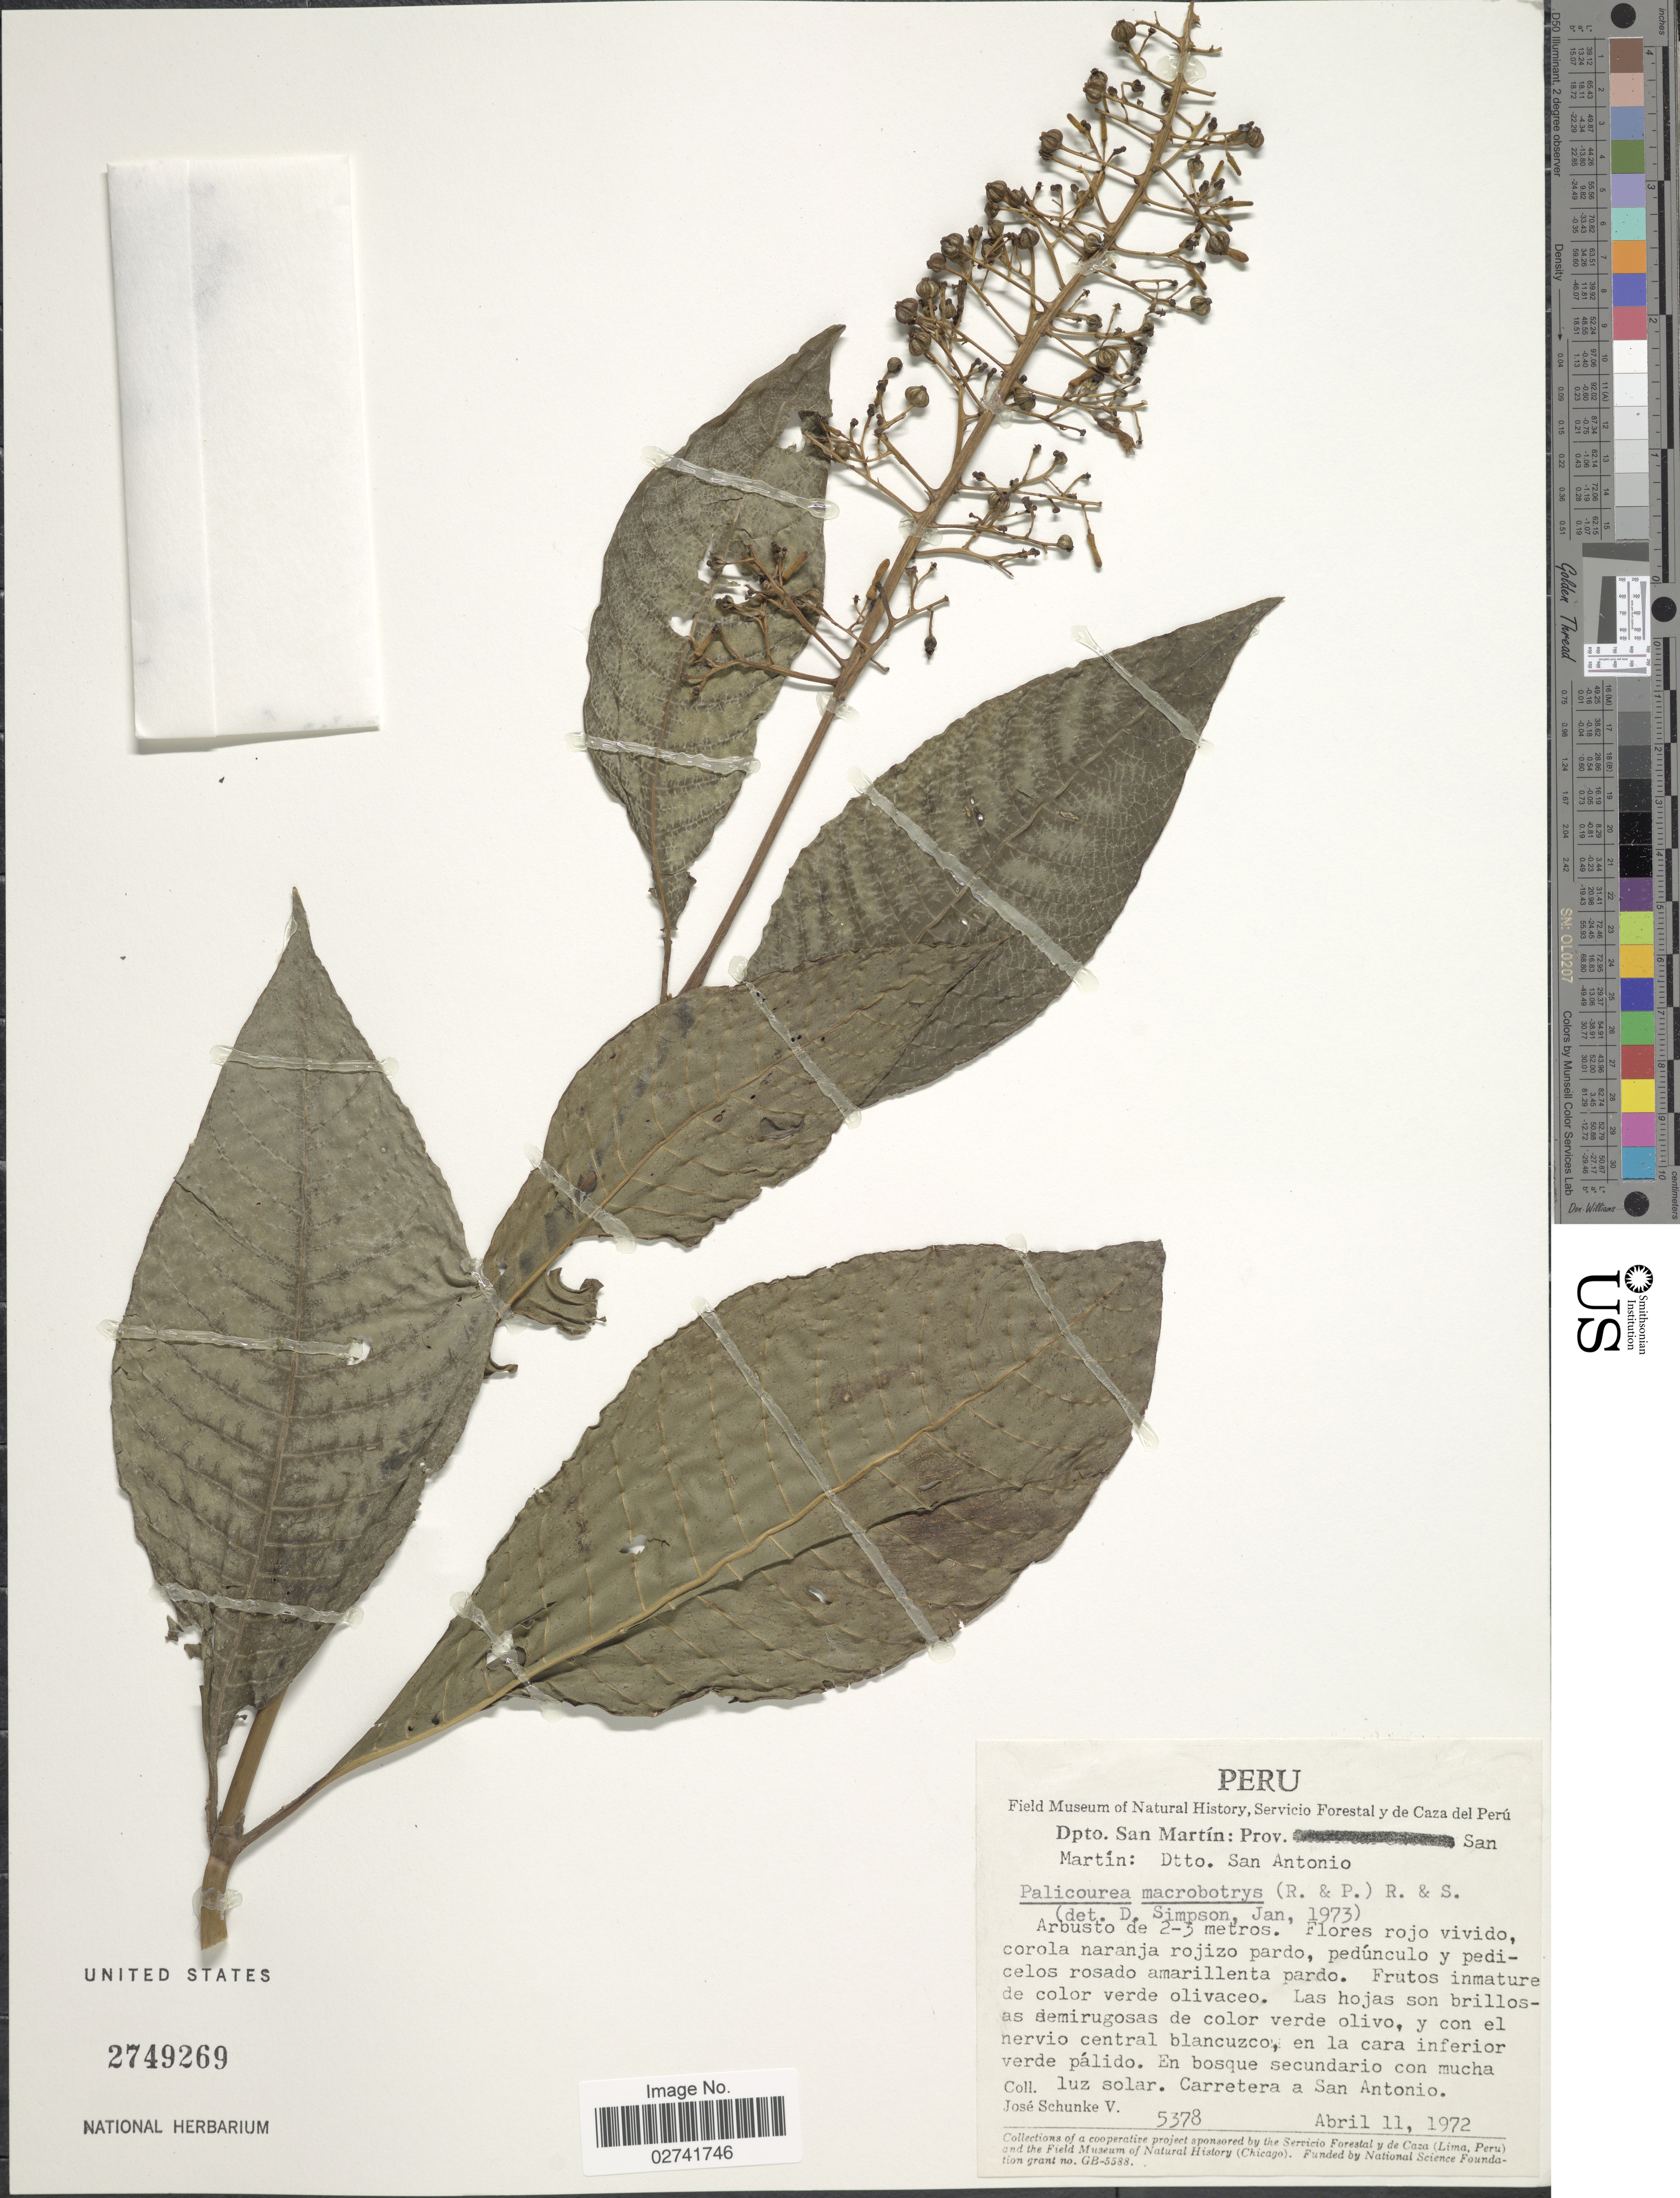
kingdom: Plantae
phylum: Tracheophyta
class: Magnoliopsida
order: Gentianales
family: Rubiaceae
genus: Palicourea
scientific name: Palicourea macrobotrys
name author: (Ruiz & Pav.) Schult.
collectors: J. Schunke Vigo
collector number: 5378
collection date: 1972-04-11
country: Peru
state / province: San Martín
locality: Depto. San Martin: Dtto. San Antonio. Carretera a San Antonio.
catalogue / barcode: US 2749269